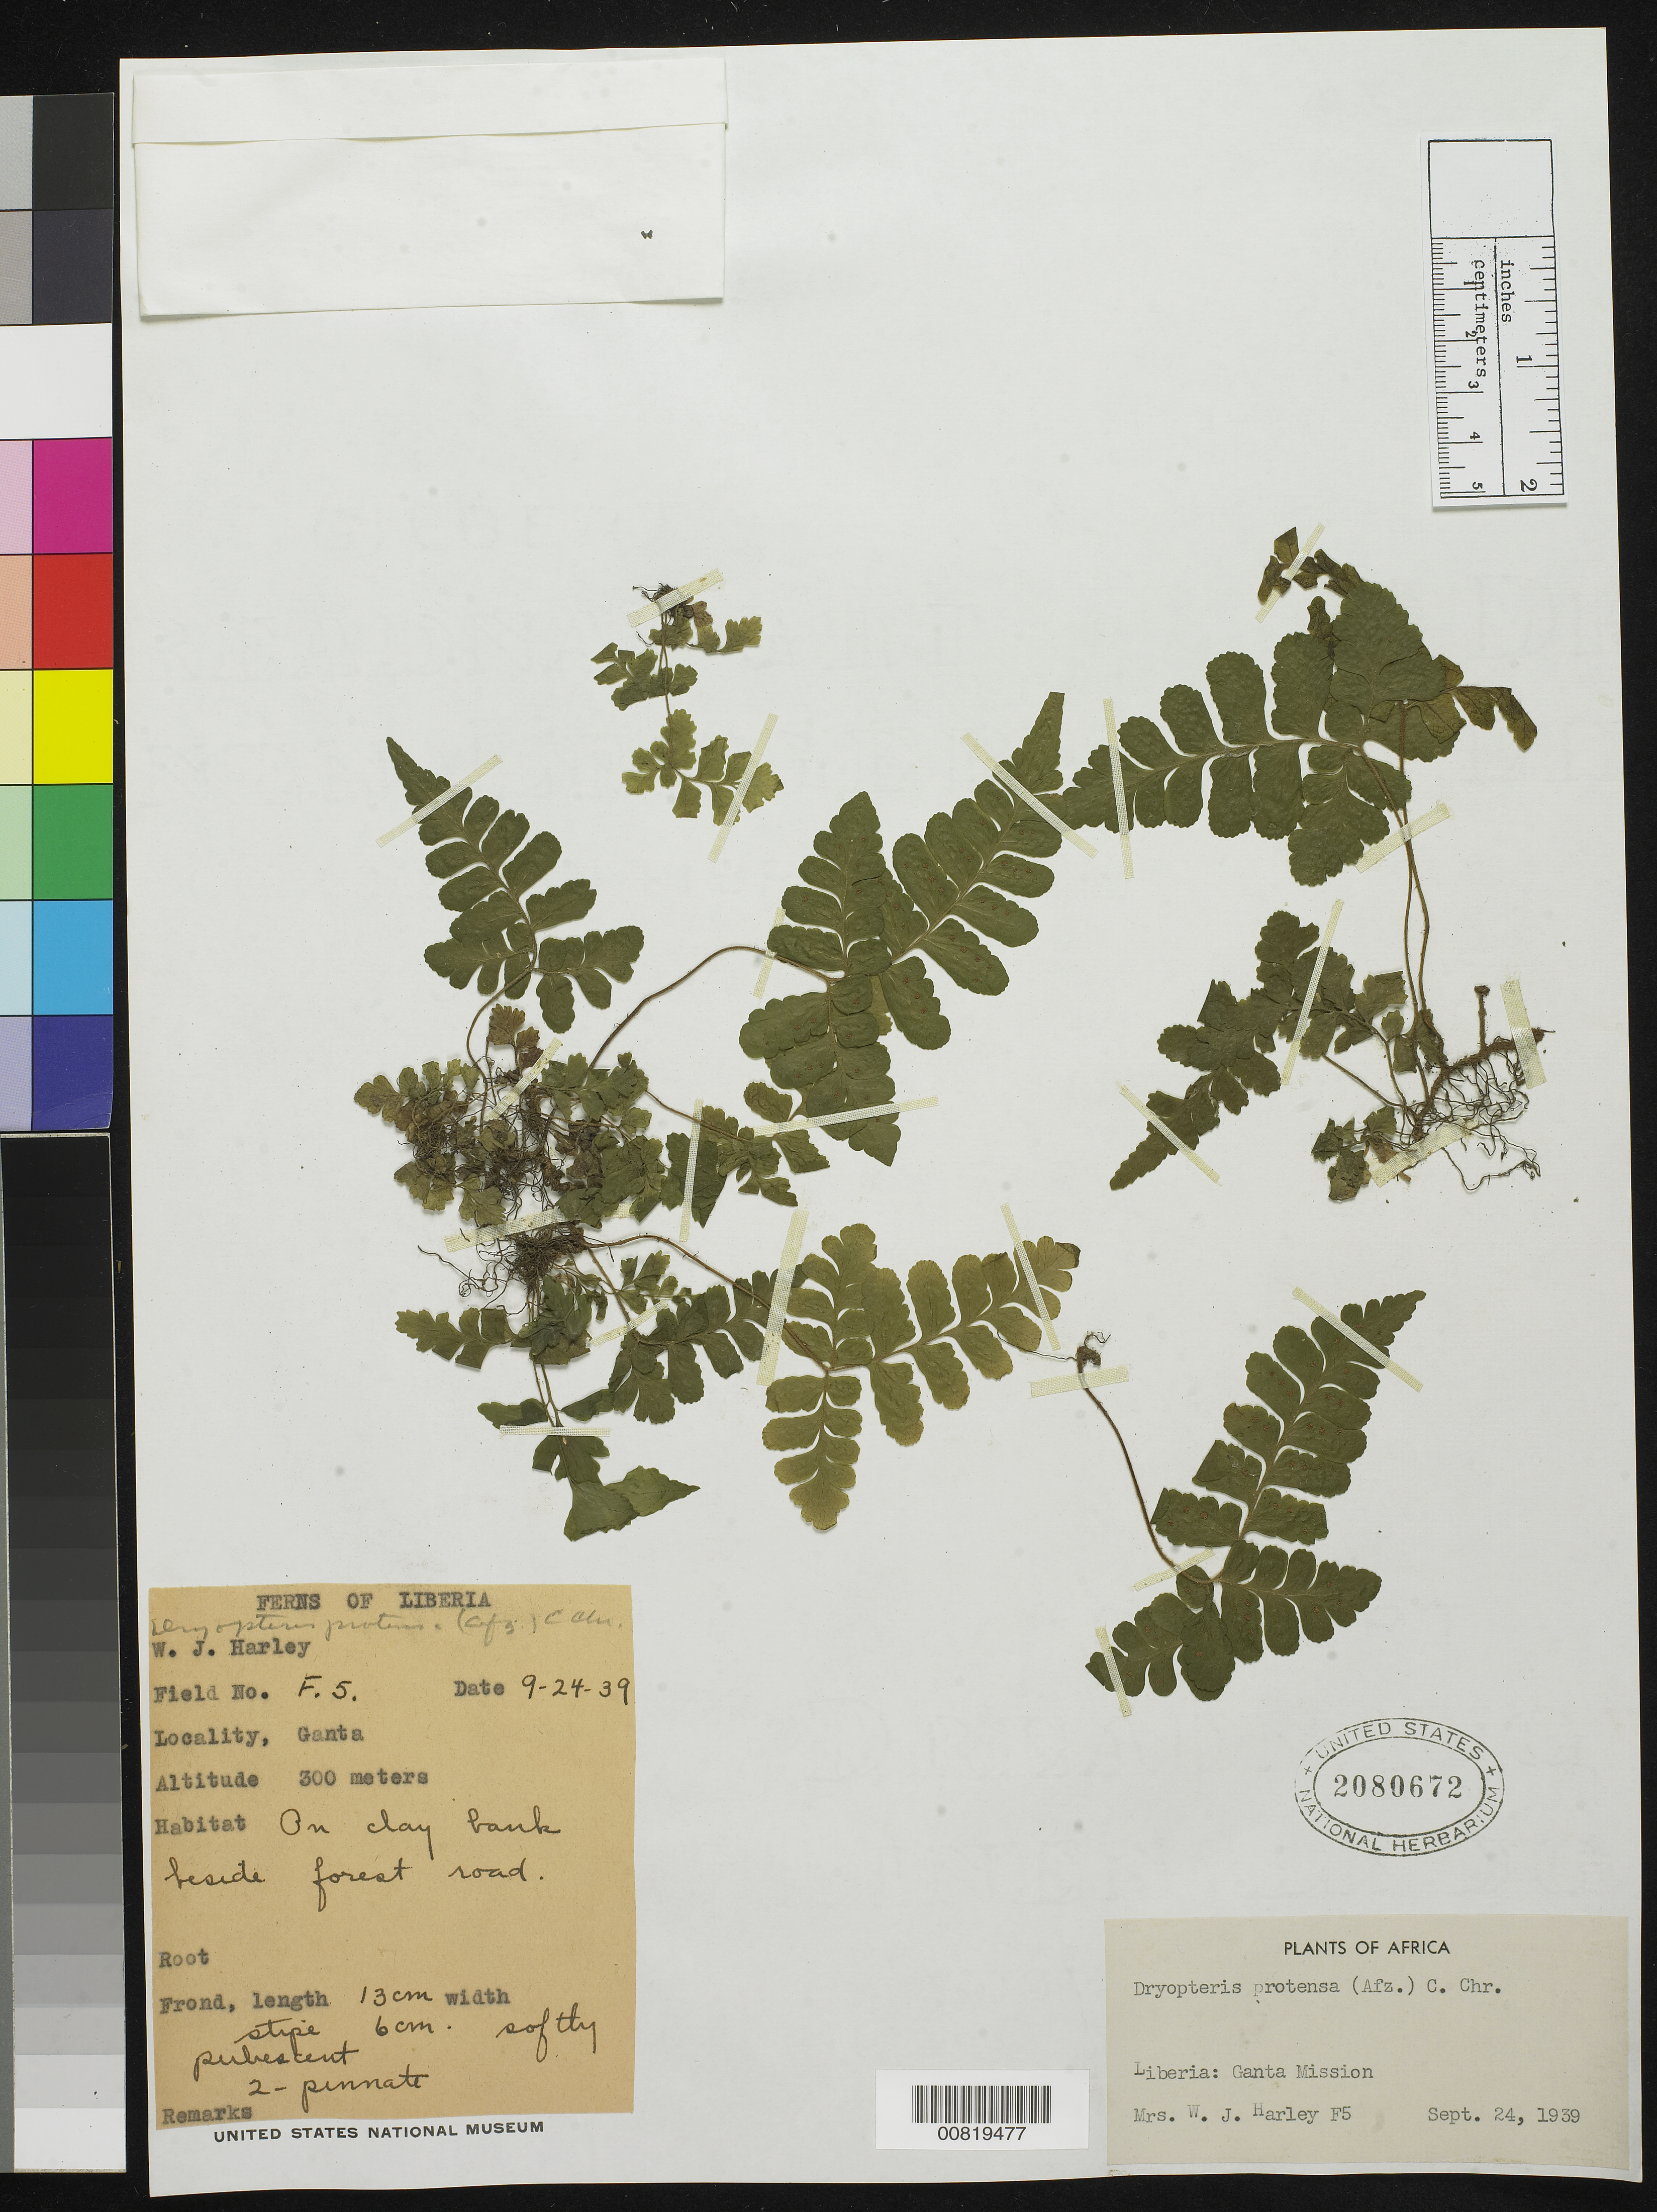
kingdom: Plantae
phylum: Tracheophyta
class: Polypodiopsida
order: Polypodiales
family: Tectariaceae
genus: Triplophyllum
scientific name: Triplophyllum subquinquefidum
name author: (P. Beauv.) Pic. Serm.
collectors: W. Harley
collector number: F 5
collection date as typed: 24 Sep 1939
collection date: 1939-09-24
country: Liberia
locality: Ganta Mission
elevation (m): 300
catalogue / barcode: US 2080672